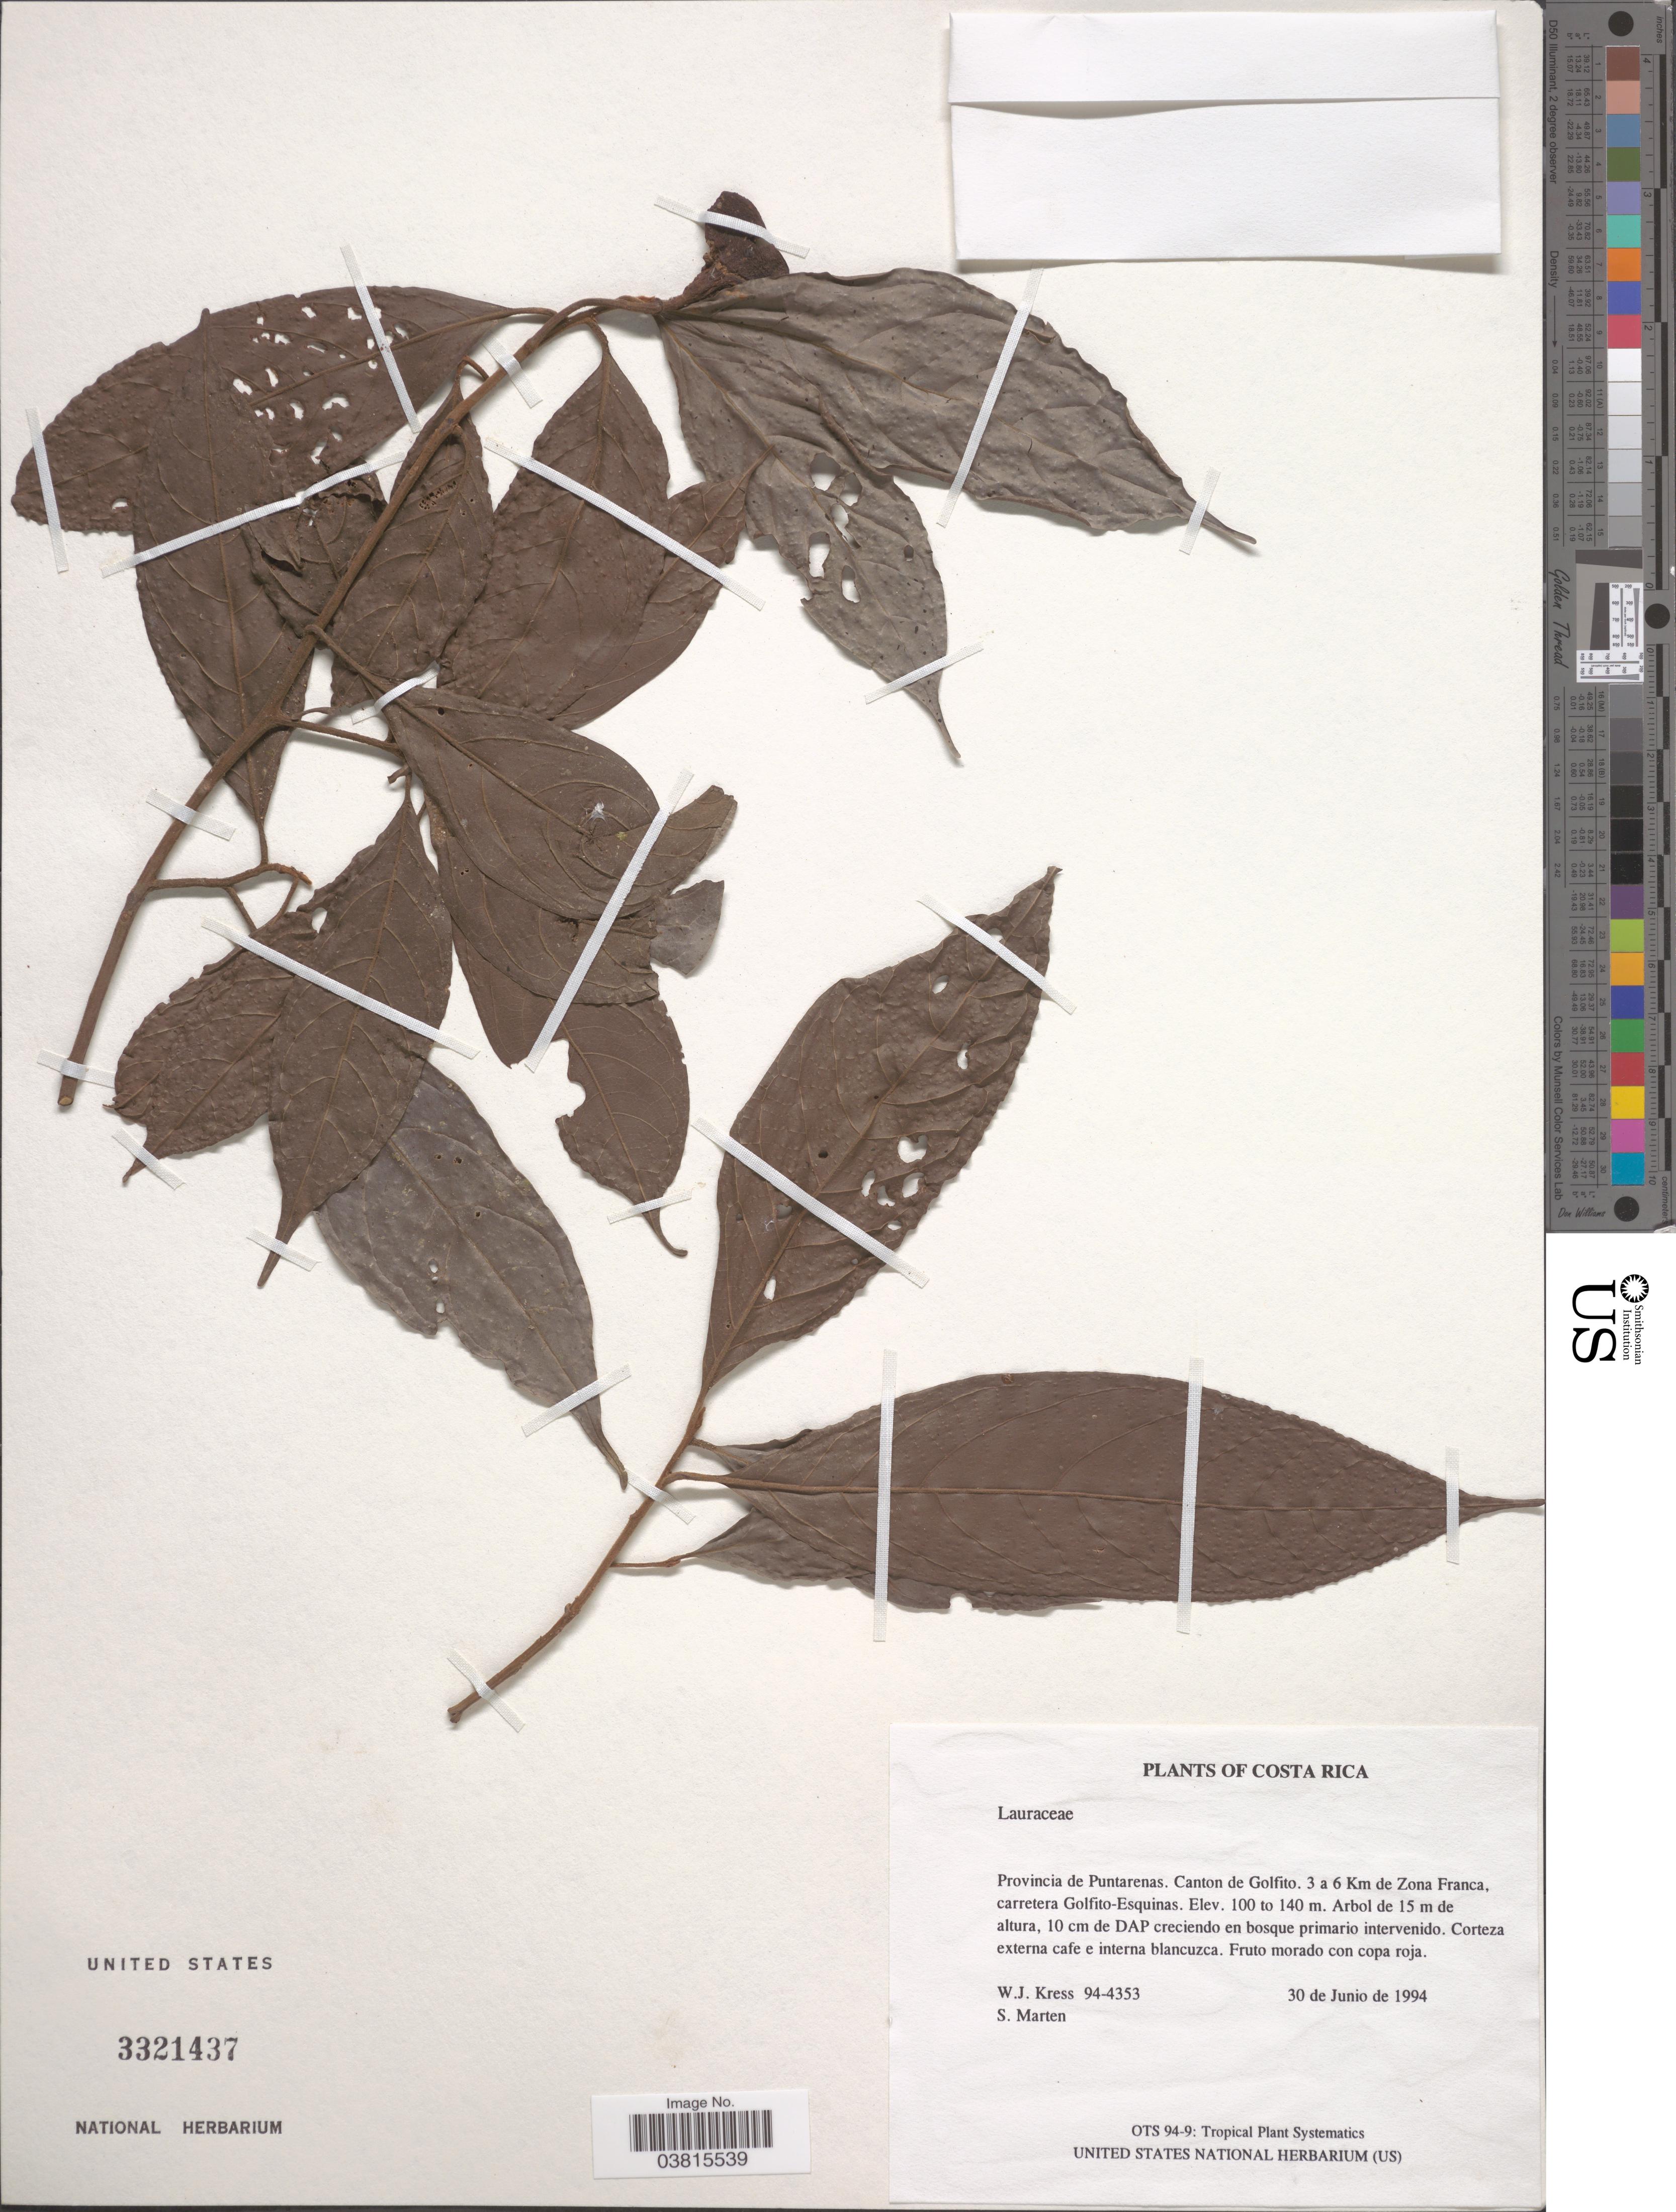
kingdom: Plantae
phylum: Tracheophyta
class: Magnoliopsida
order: Laurales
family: Lauraceae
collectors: W. J. Kress & S. Marten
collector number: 94-4353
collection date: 1994-06-30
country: Costa Rica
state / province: Puntarenas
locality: Canton de Golfito. 3 a 6 Km de Zona Franca, carretera Golfito-Esquinas.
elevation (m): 100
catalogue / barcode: US 3321437